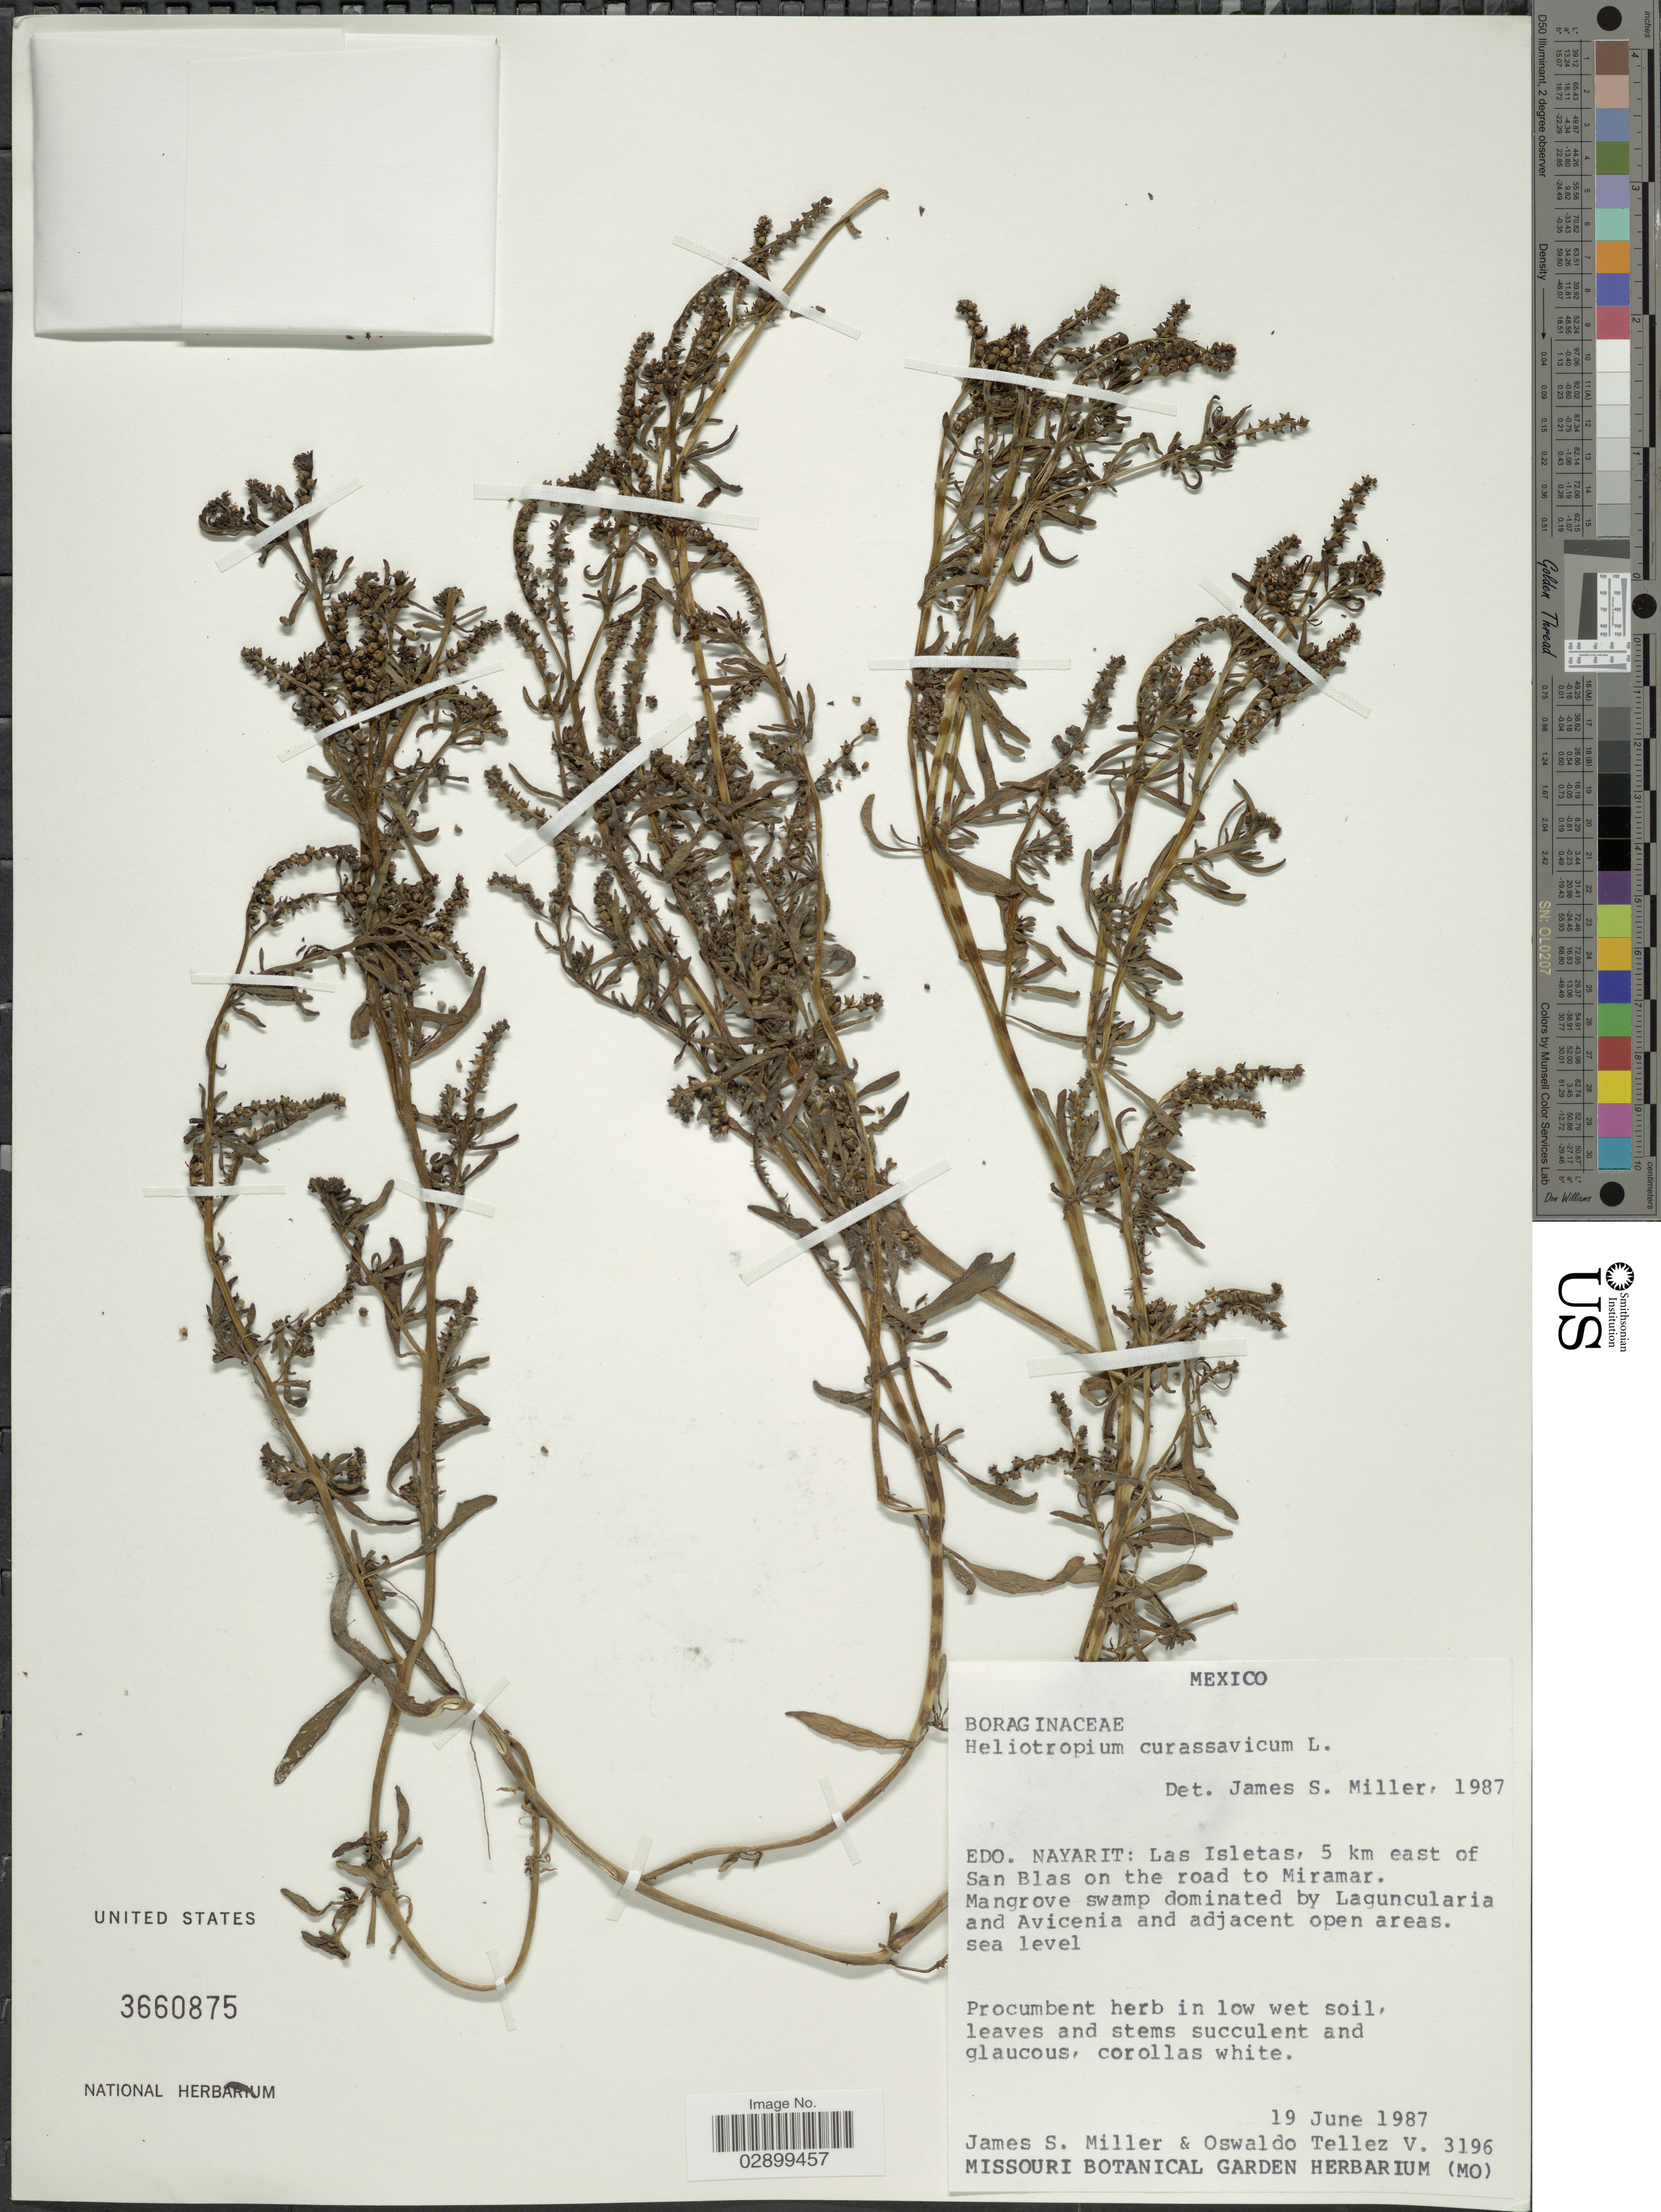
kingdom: Plantae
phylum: Tracheophyta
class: Magnoliopsida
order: Boraginales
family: Heliotropiaceae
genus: Heliotropium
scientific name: Heliotropium curassavicum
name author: L.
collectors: J. S. Miller & O. Téllez V.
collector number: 3196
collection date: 1987-06-19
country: Mexico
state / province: Nayarit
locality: Edo. Nayarit: Las Isletas, 5 km east of San Blas on the road to Miramar.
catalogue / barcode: US 3660875